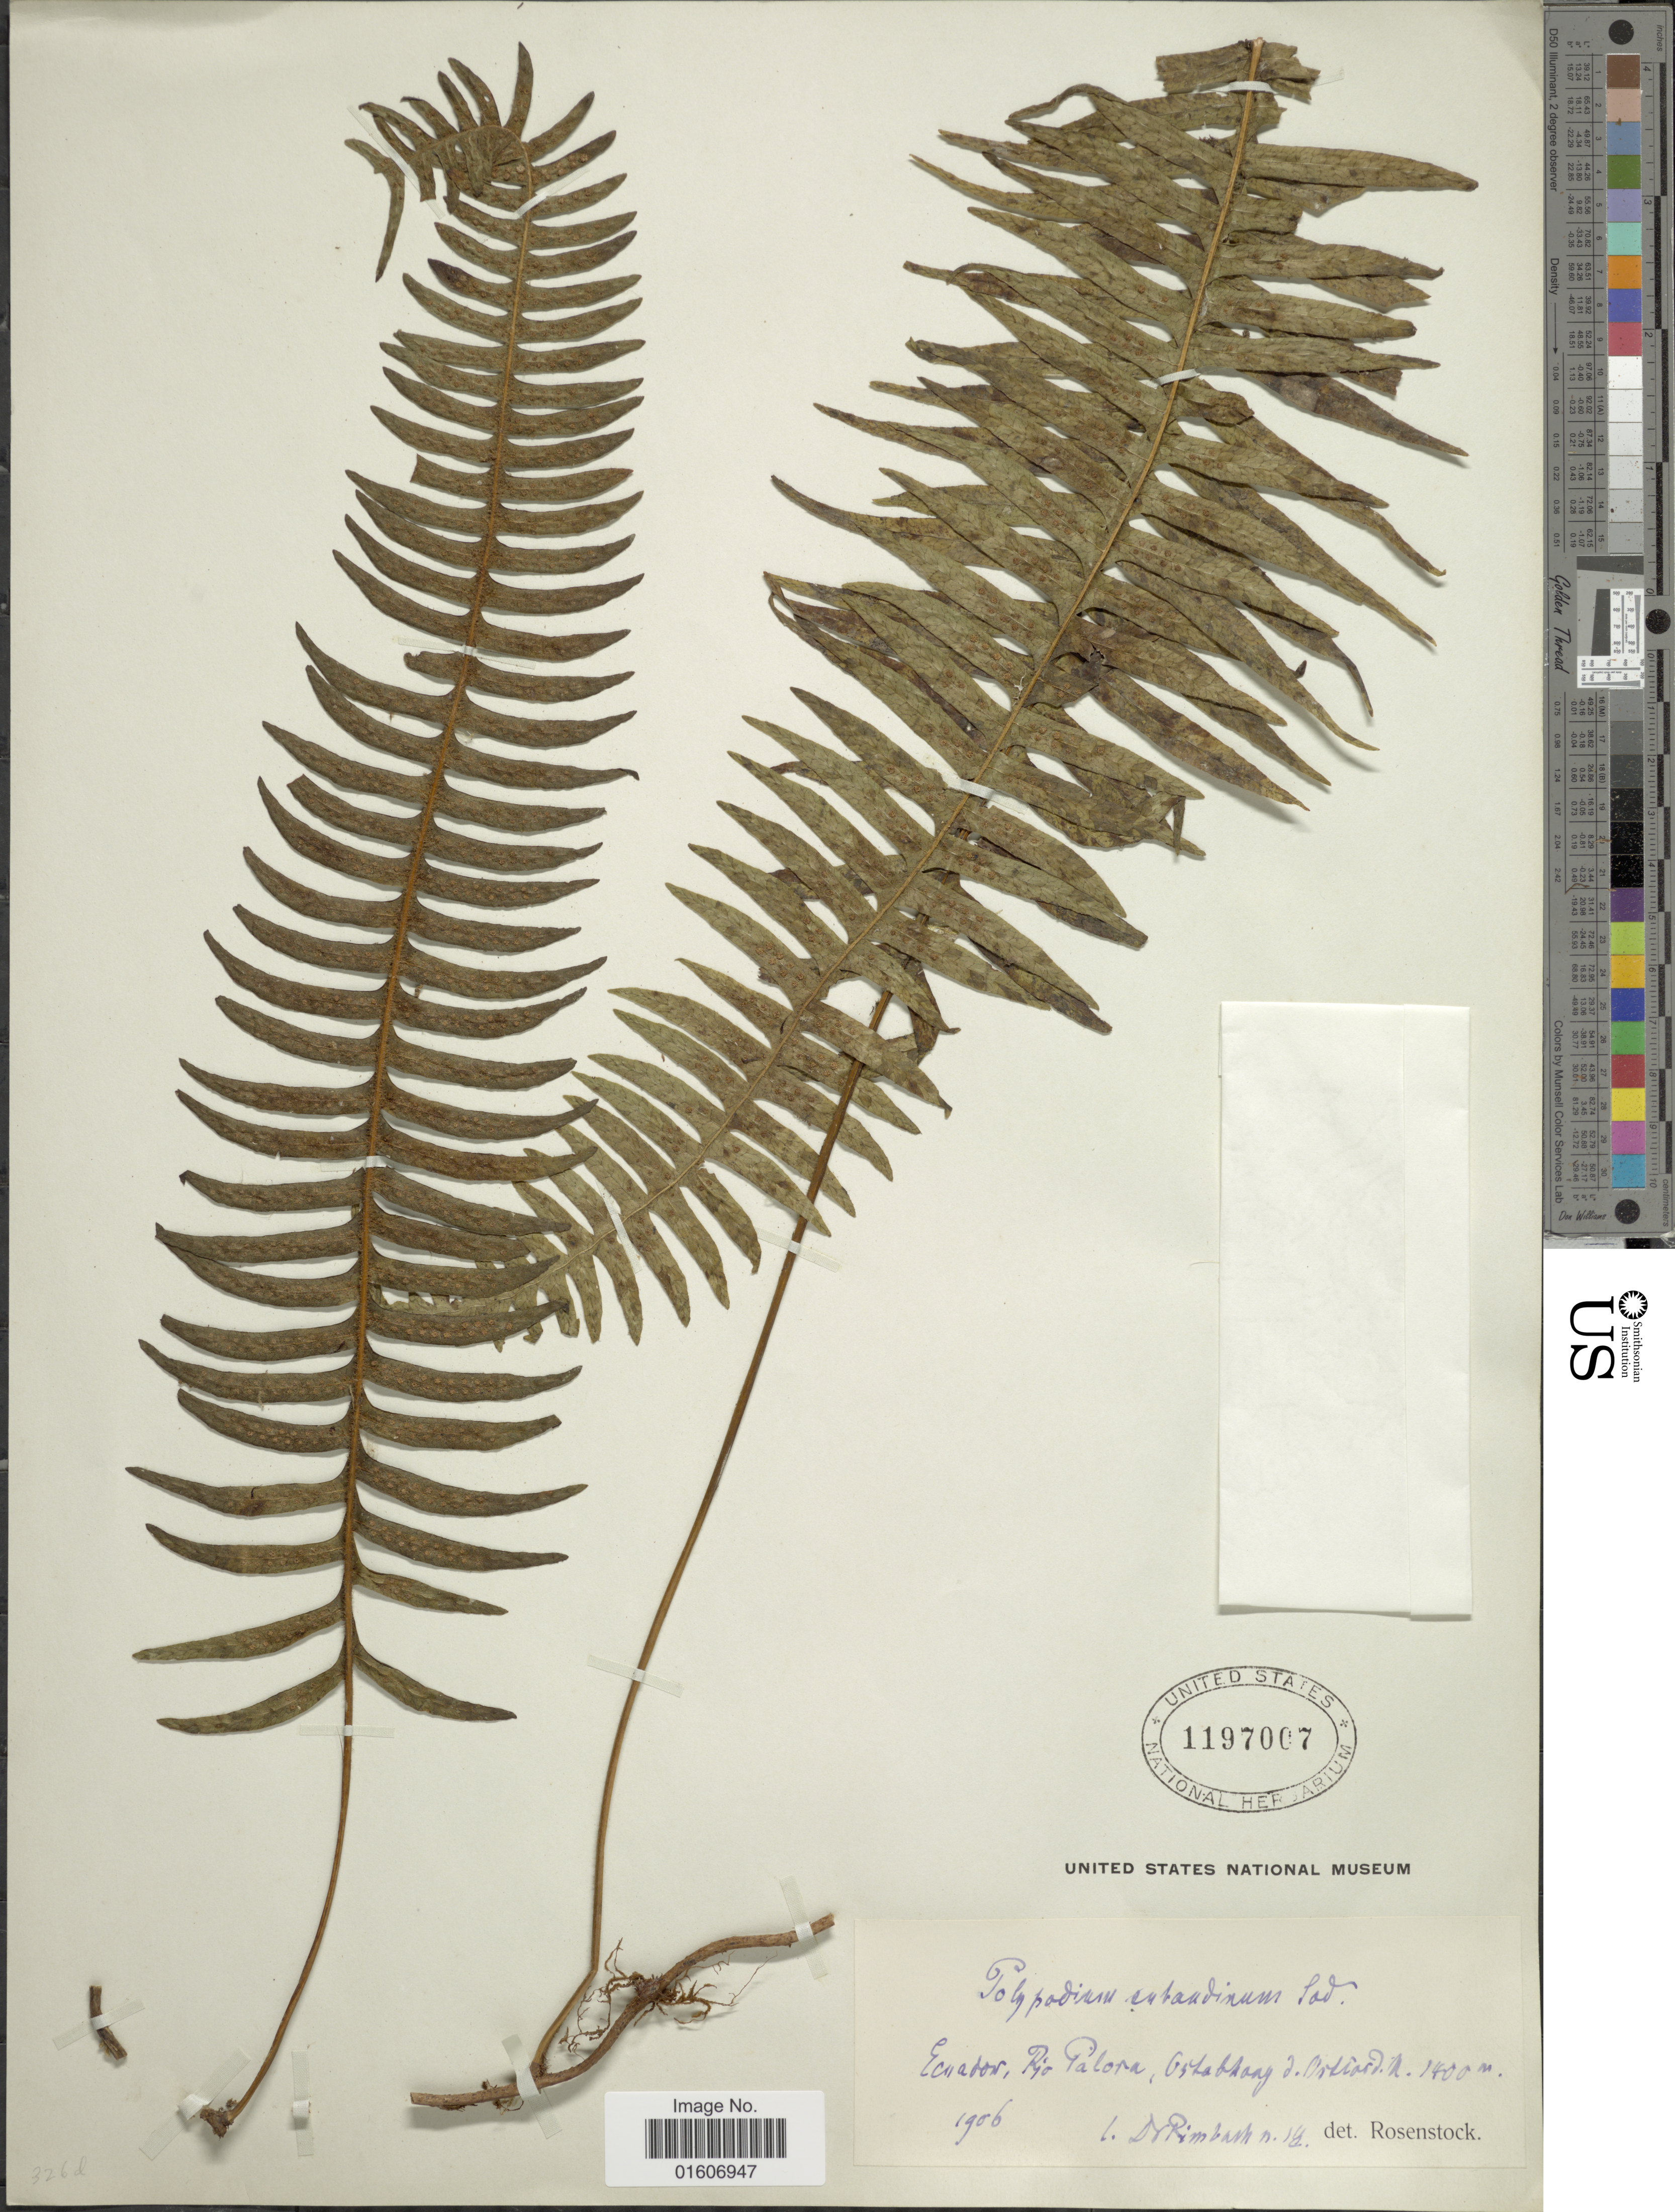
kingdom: Plantae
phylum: Tracheophyta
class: Polypodiopsida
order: Polypodiales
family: Polypodiaceae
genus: Serpocaulon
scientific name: Serpocaulon subandinum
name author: (Sod.) A.R. Sm.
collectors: Rimbach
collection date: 1906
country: Ecuador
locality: Rio Palora, Ostabhang d. Ostcord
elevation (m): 1400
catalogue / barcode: US 1197007